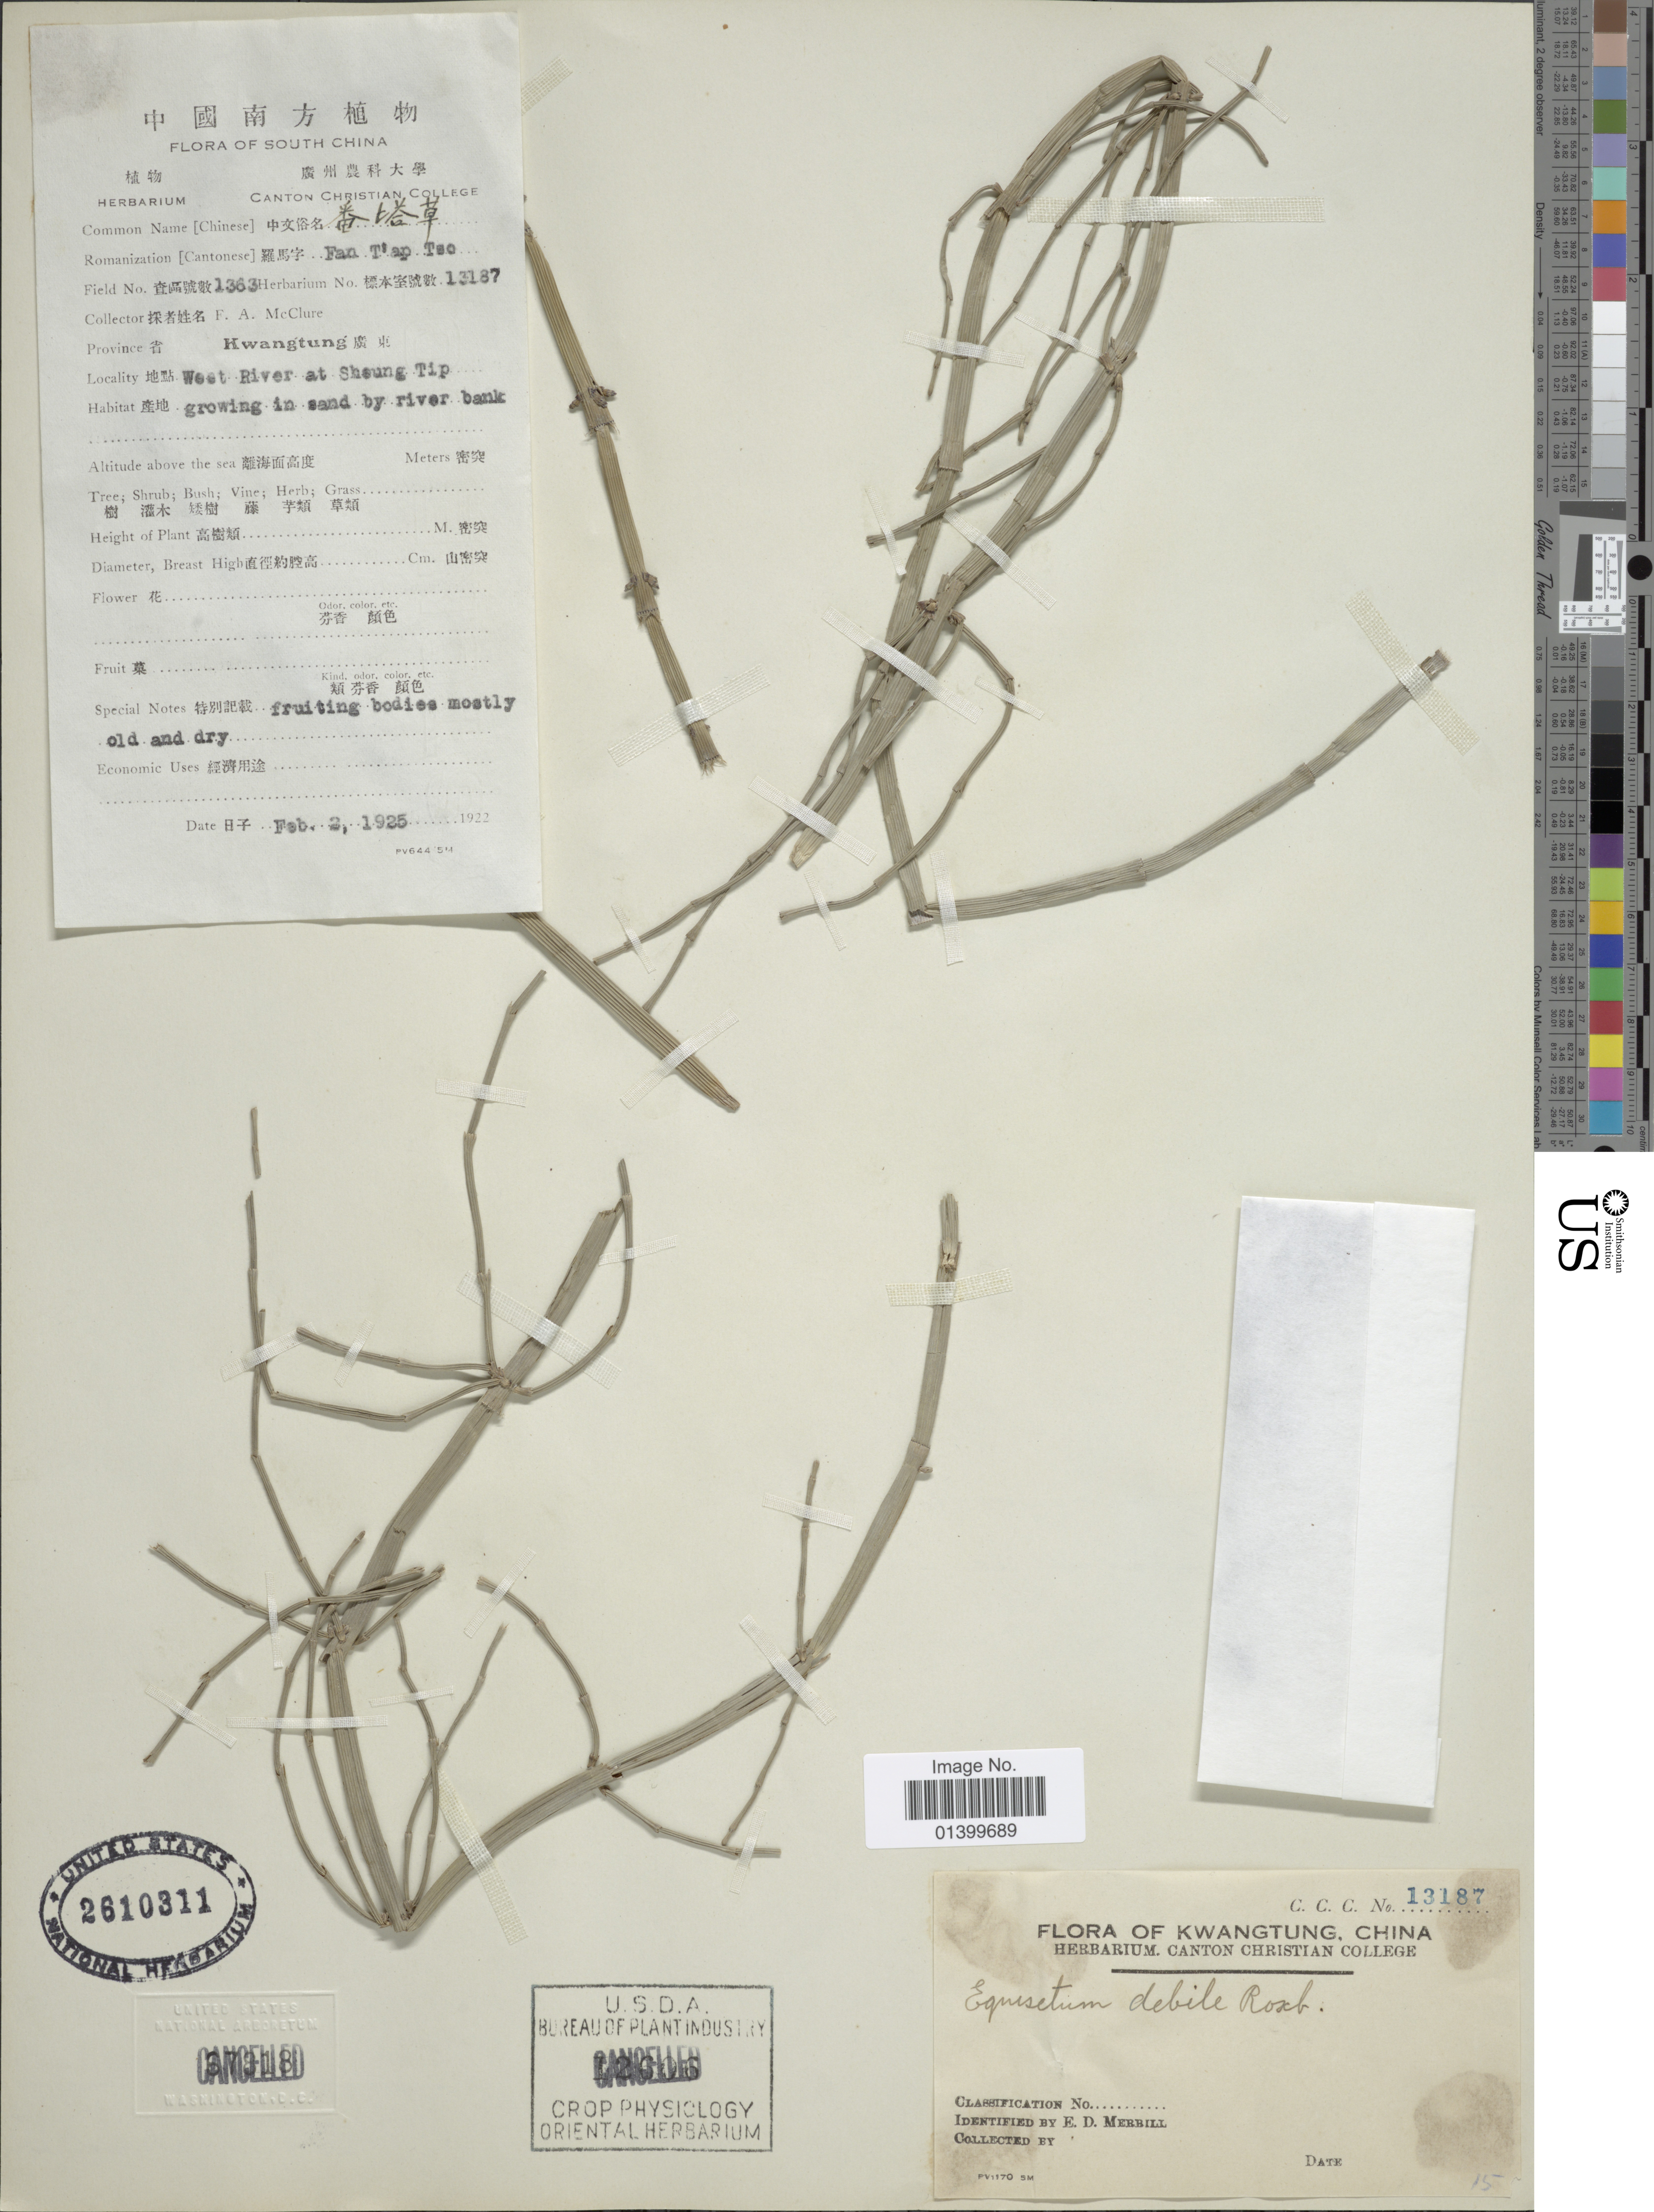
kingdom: Plantae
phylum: Tracheophyta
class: Polypodiopsida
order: Equisetales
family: Equisetaceae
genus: Equisetum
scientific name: Equisetum ramosissimum subsp. debile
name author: (Roxb. ex Vaucher) Hauke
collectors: F. A. McClure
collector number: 13187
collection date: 1925-02-02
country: China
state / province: Guangdong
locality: Province Kwangtung X. West River at Sheung Tip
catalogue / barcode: US 2610311